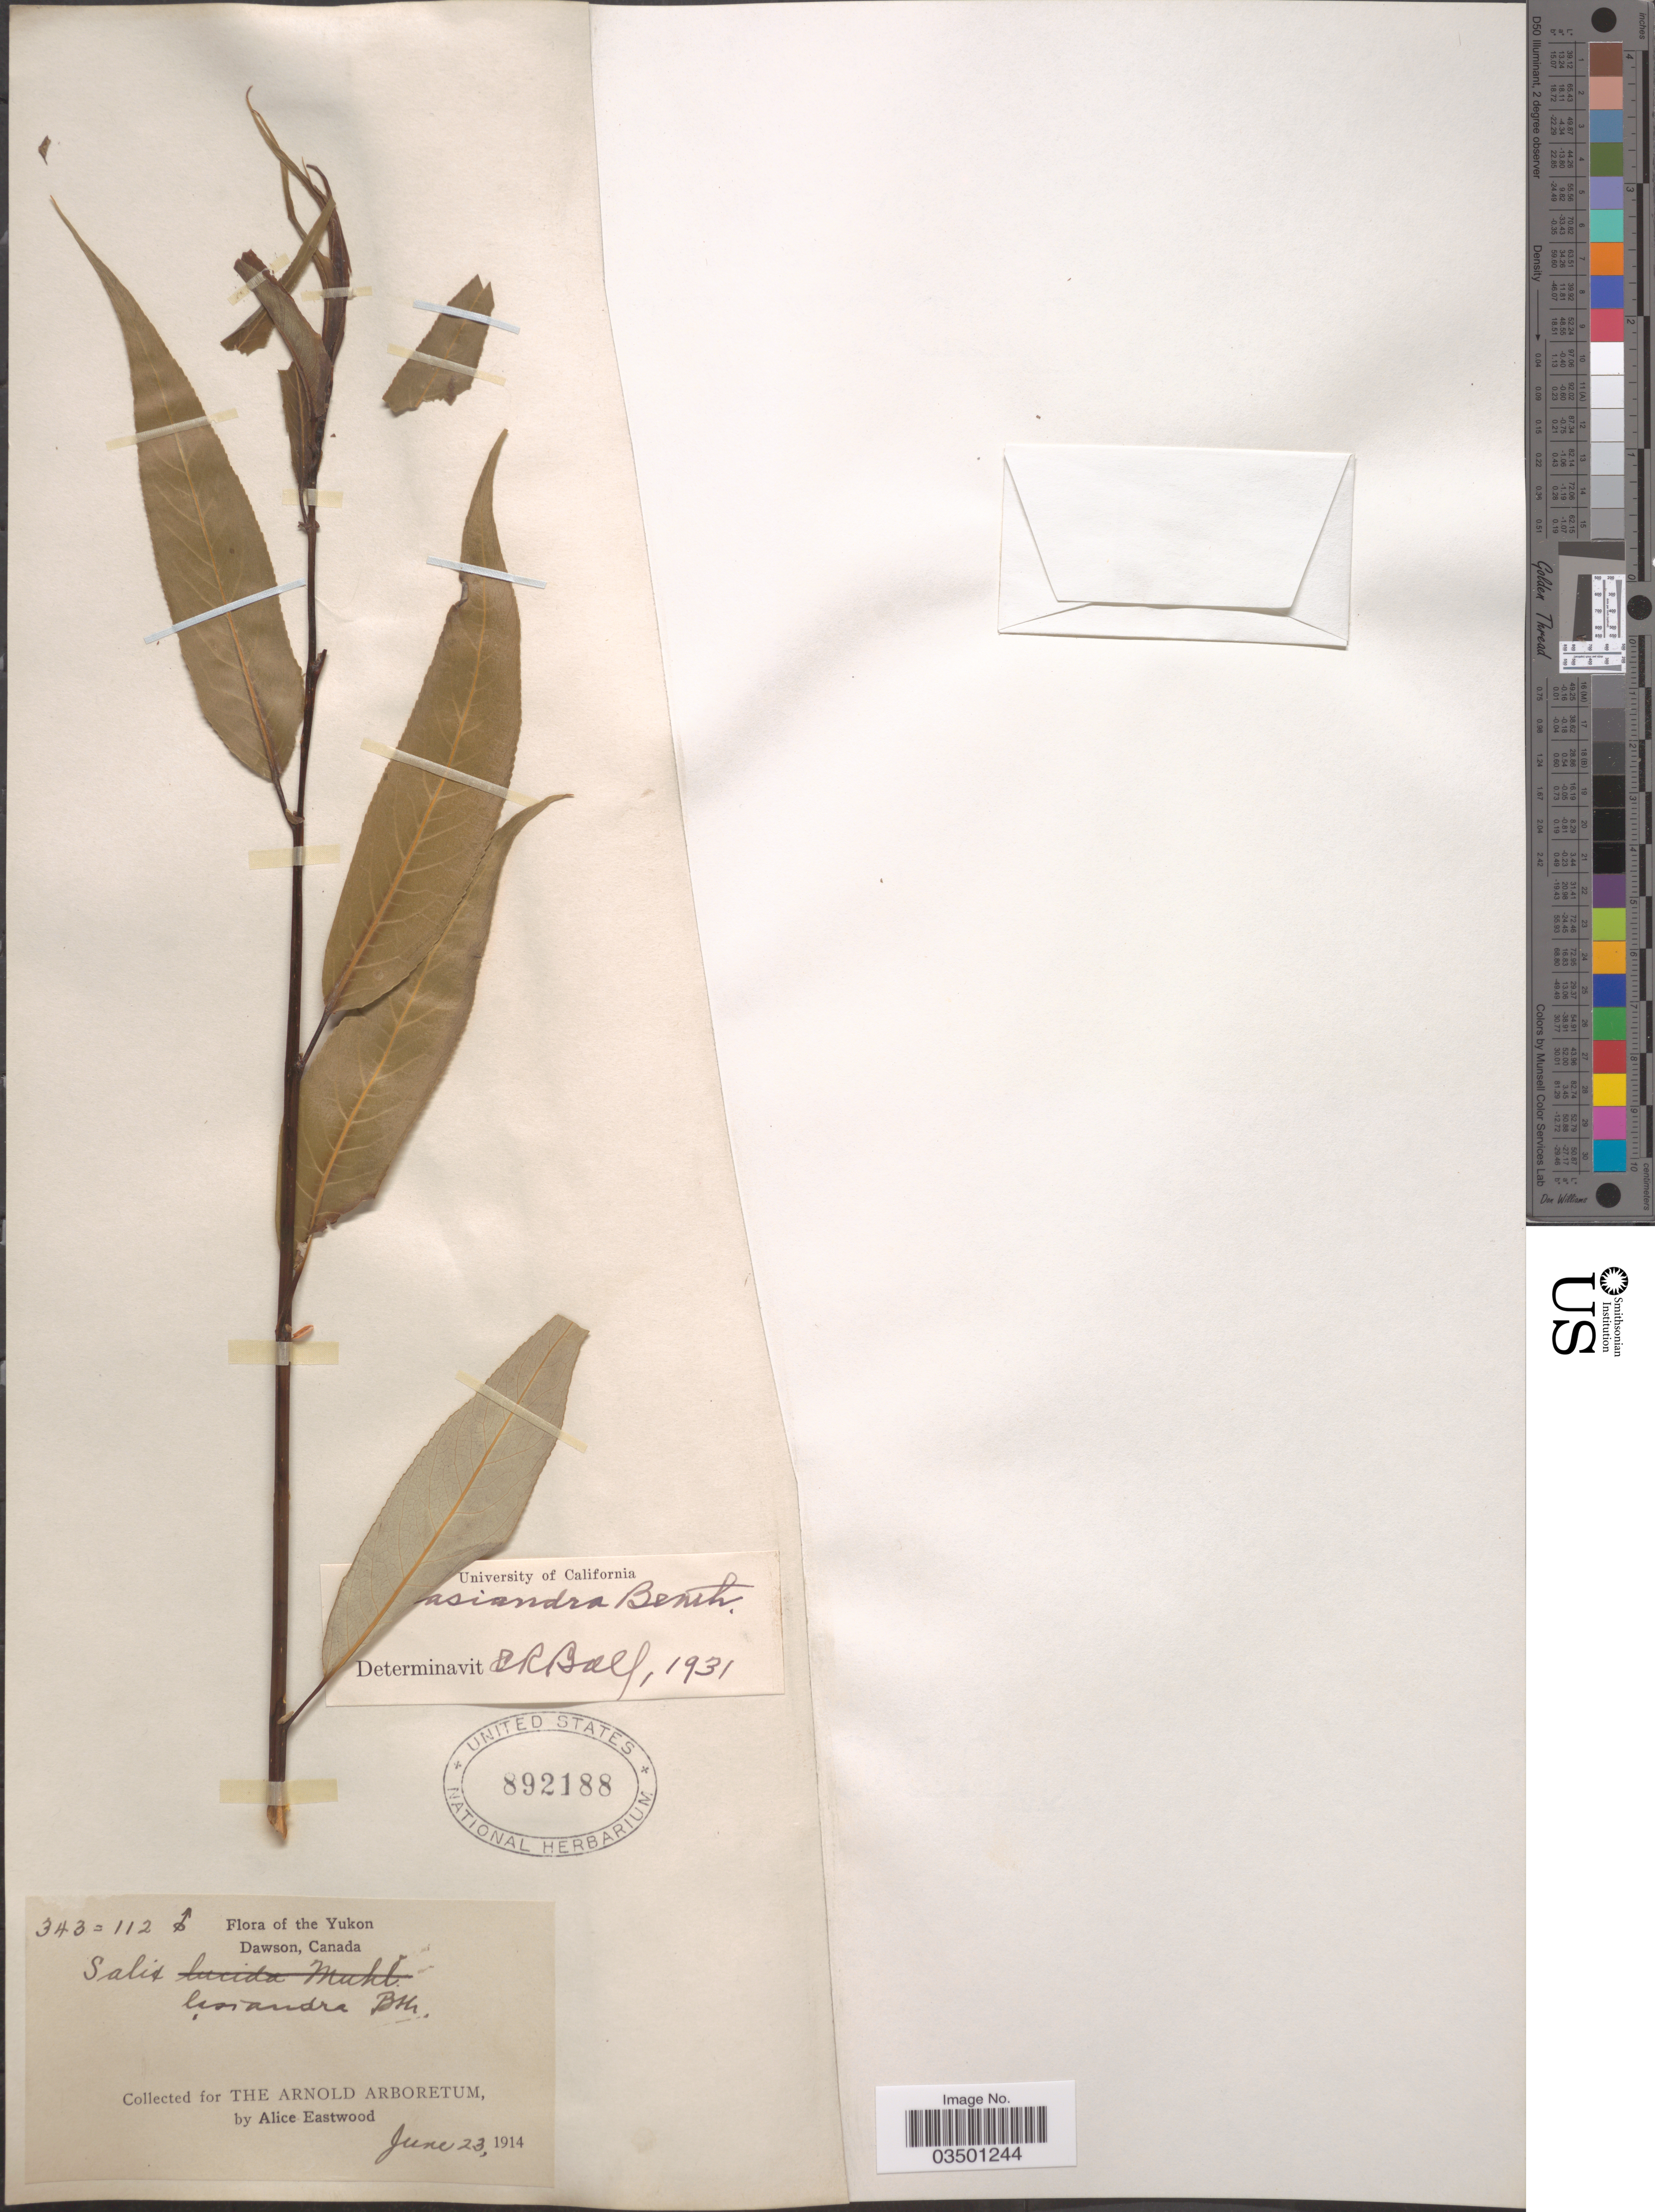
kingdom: Plantae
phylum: Tracheophyta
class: Magnoliopsida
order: Malpighiales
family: Salicaceae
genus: Salix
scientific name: Salix lasiandra var. lancifolia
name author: Bebb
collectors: A. Eastwood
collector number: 343/112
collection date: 1914-06-23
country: Canada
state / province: Yukon Territory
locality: Yukon. Dawson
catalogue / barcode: US 892188